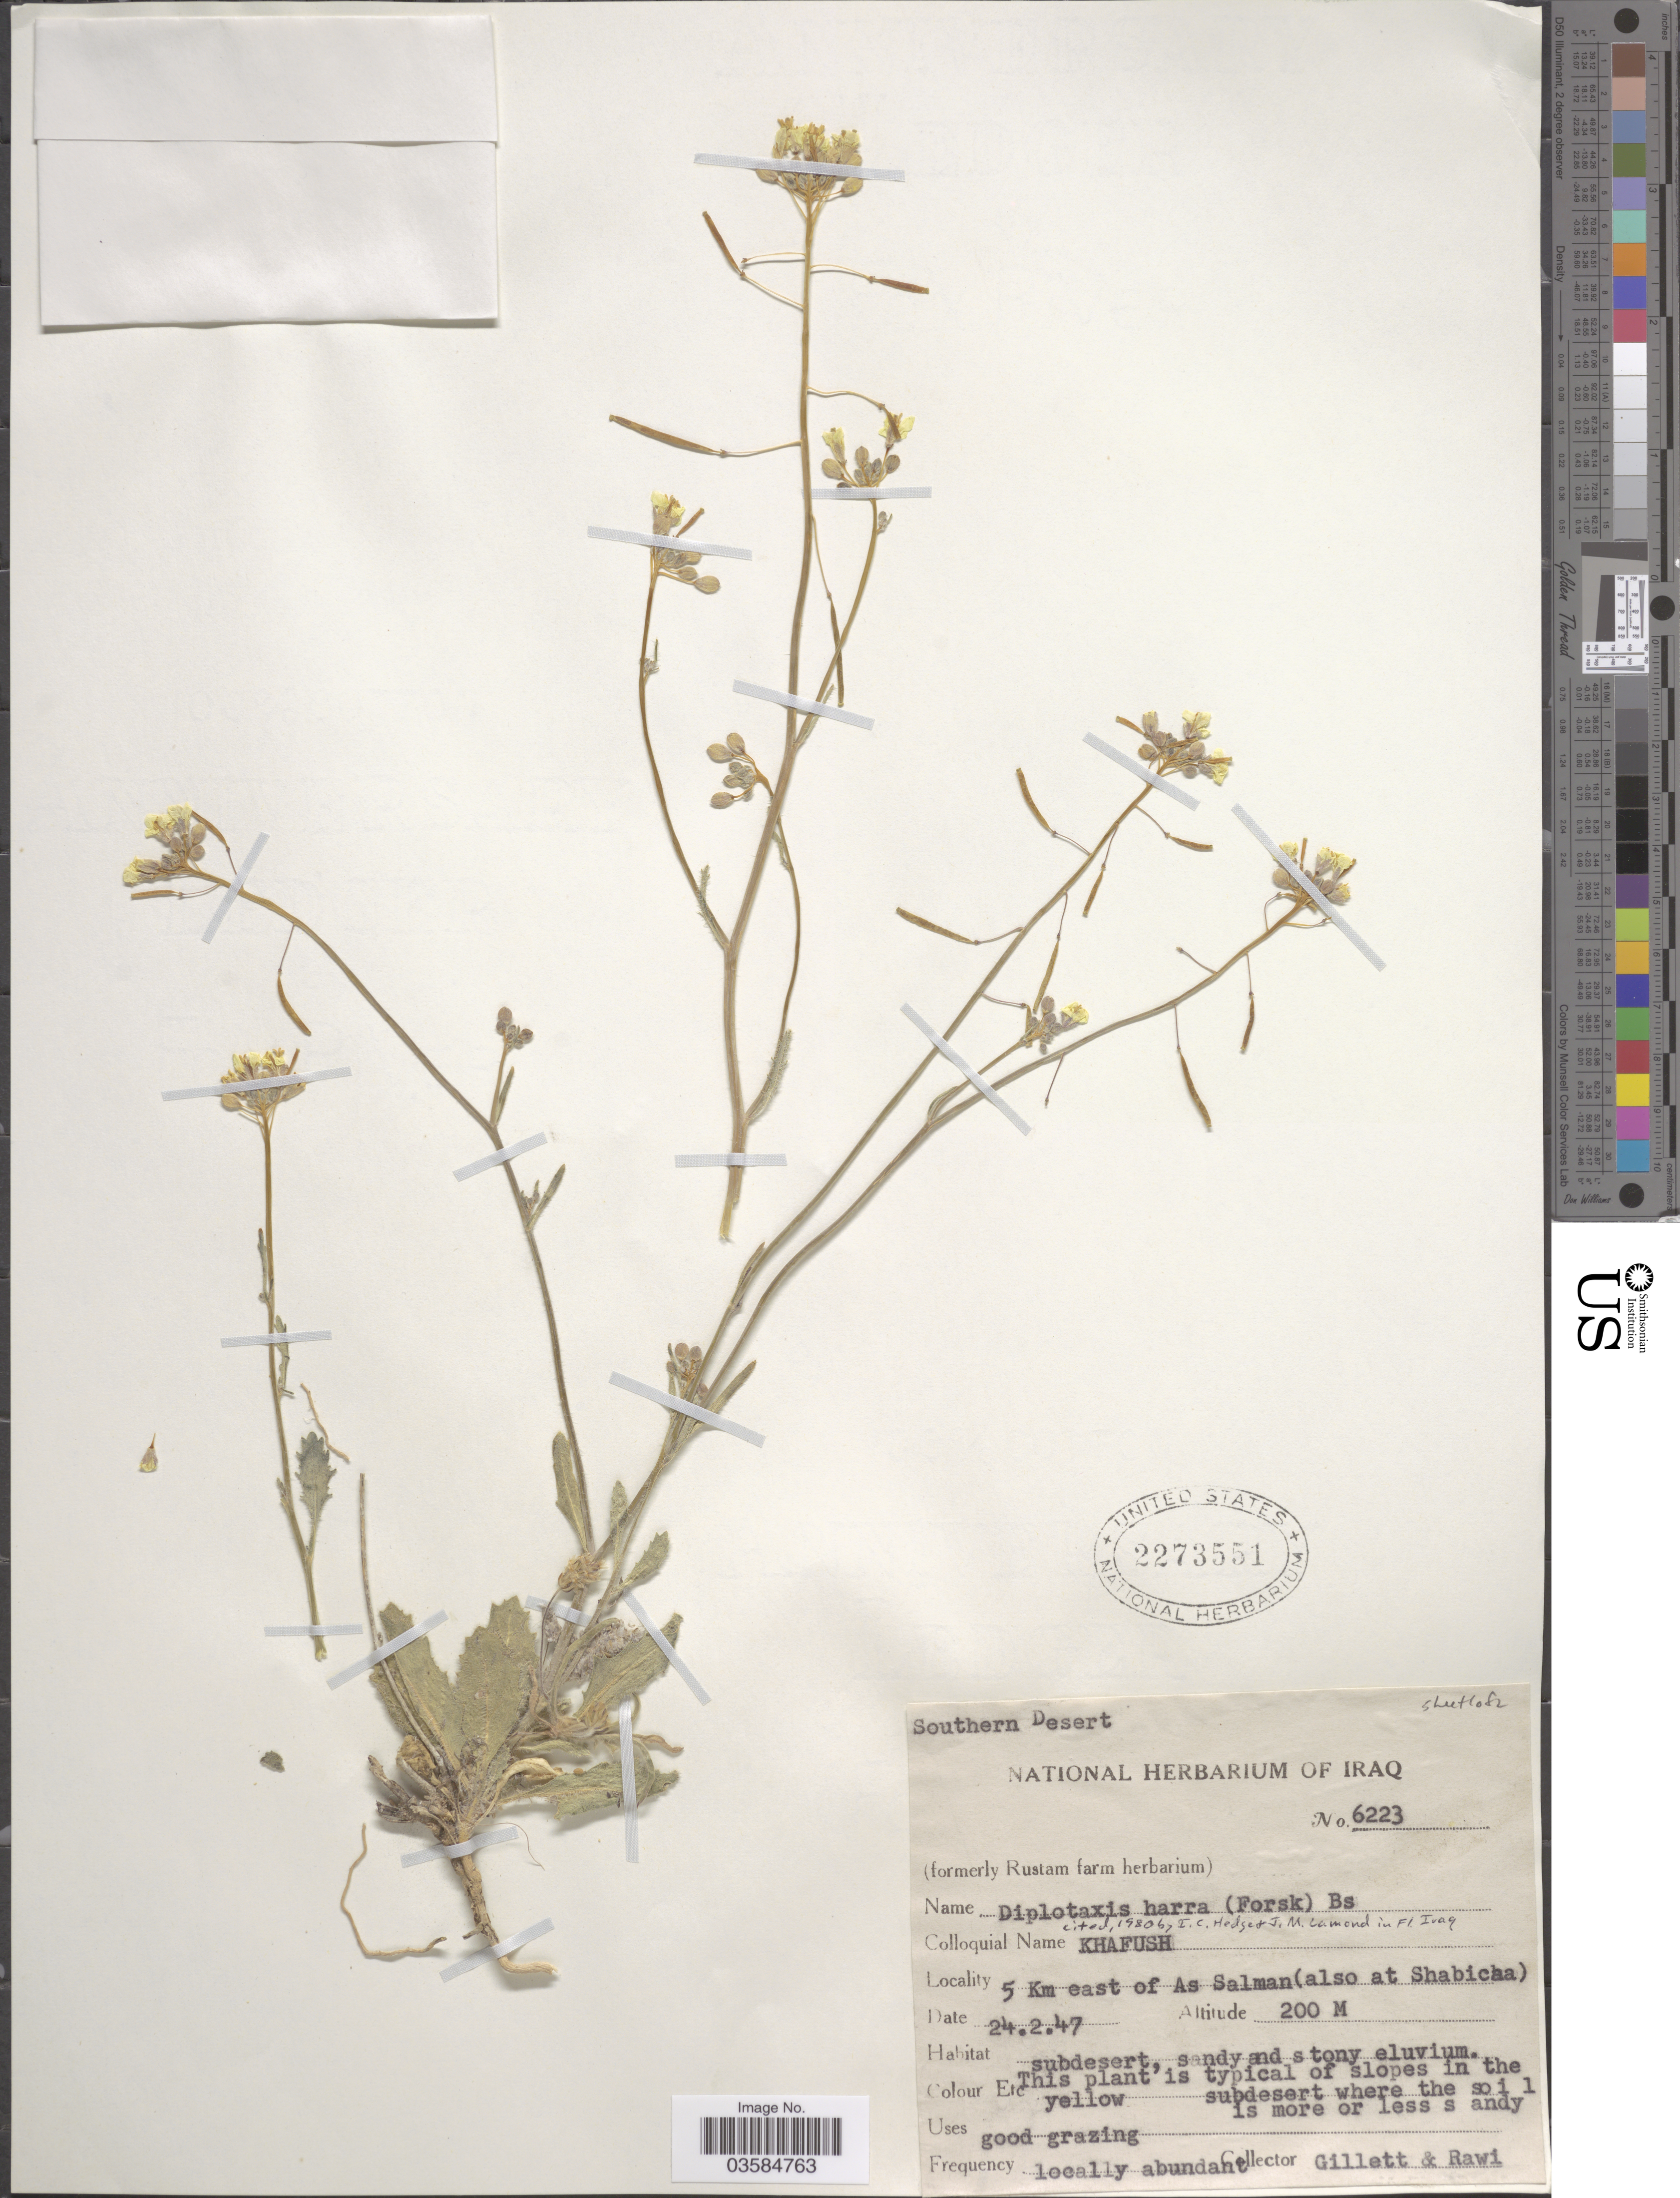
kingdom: Plantae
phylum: Tracheophyta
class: Magnoliopsida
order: Brassicales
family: Brassicaceae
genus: Diplotaxis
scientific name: Diplotaxis harra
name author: Boiss.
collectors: Gillett, -- & -. Rawi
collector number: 6223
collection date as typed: Transcribed d/m/y: 24/2/47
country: Iraq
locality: Southern Desert. 5 Km east of As Salman(also at Shabicaa).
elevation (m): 200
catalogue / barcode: US 2273551